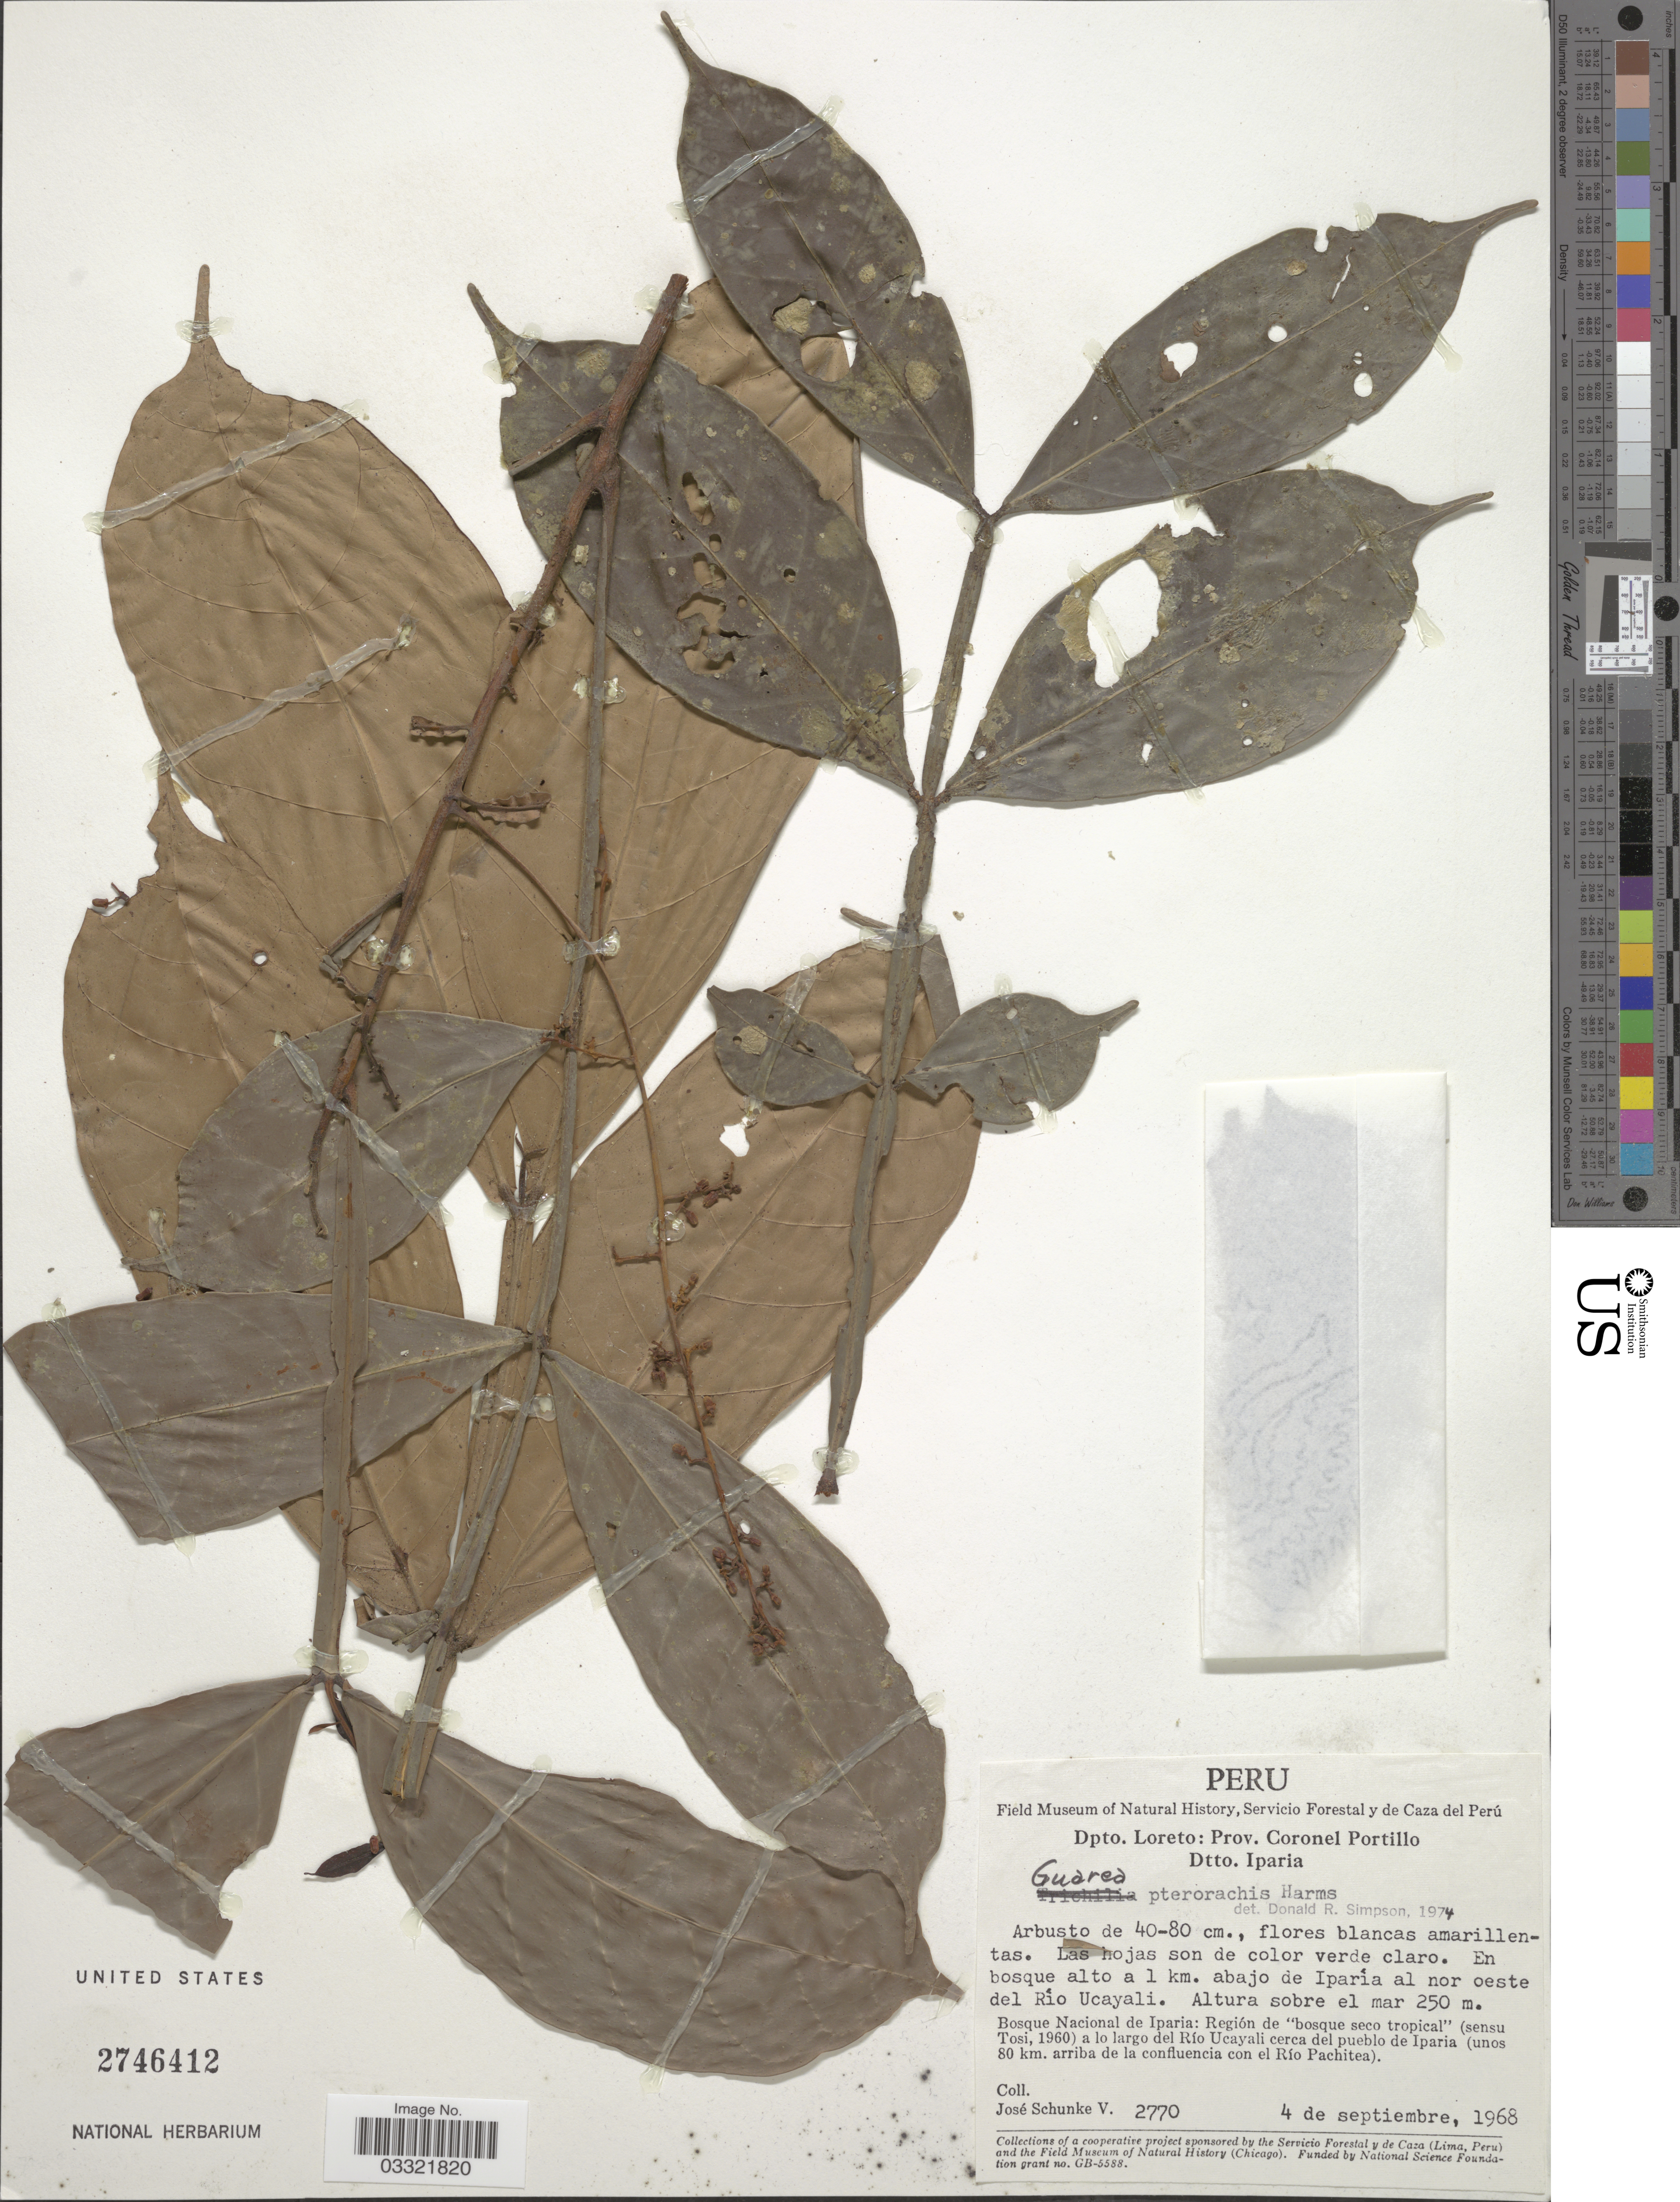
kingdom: Plantae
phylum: Tracheophyta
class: Magnoliopsida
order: Sapindales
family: Meliaceae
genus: Guarea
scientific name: Guarea pterorhachis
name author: Harms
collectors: J. Schunke Vigo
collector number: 2770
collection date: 1968-09-04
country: Peru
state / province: Loreto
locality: Dpto. Loreto: Prov. Coronel Portillo. Dtto. Iparia. Bosque Nacional de Iparia: Región de "bosque seco tropical" (sensu Tosi, 1960) a lo largo del Río Ucayali cerca del pueblo de Iparia (unos 80 km. arriba de la confluencia con el Río Pachitea. En bosque alto a 1 km. abajo de Iparía al nor oeste del Río Ucayali.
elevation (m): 250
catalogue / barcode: US 2746412